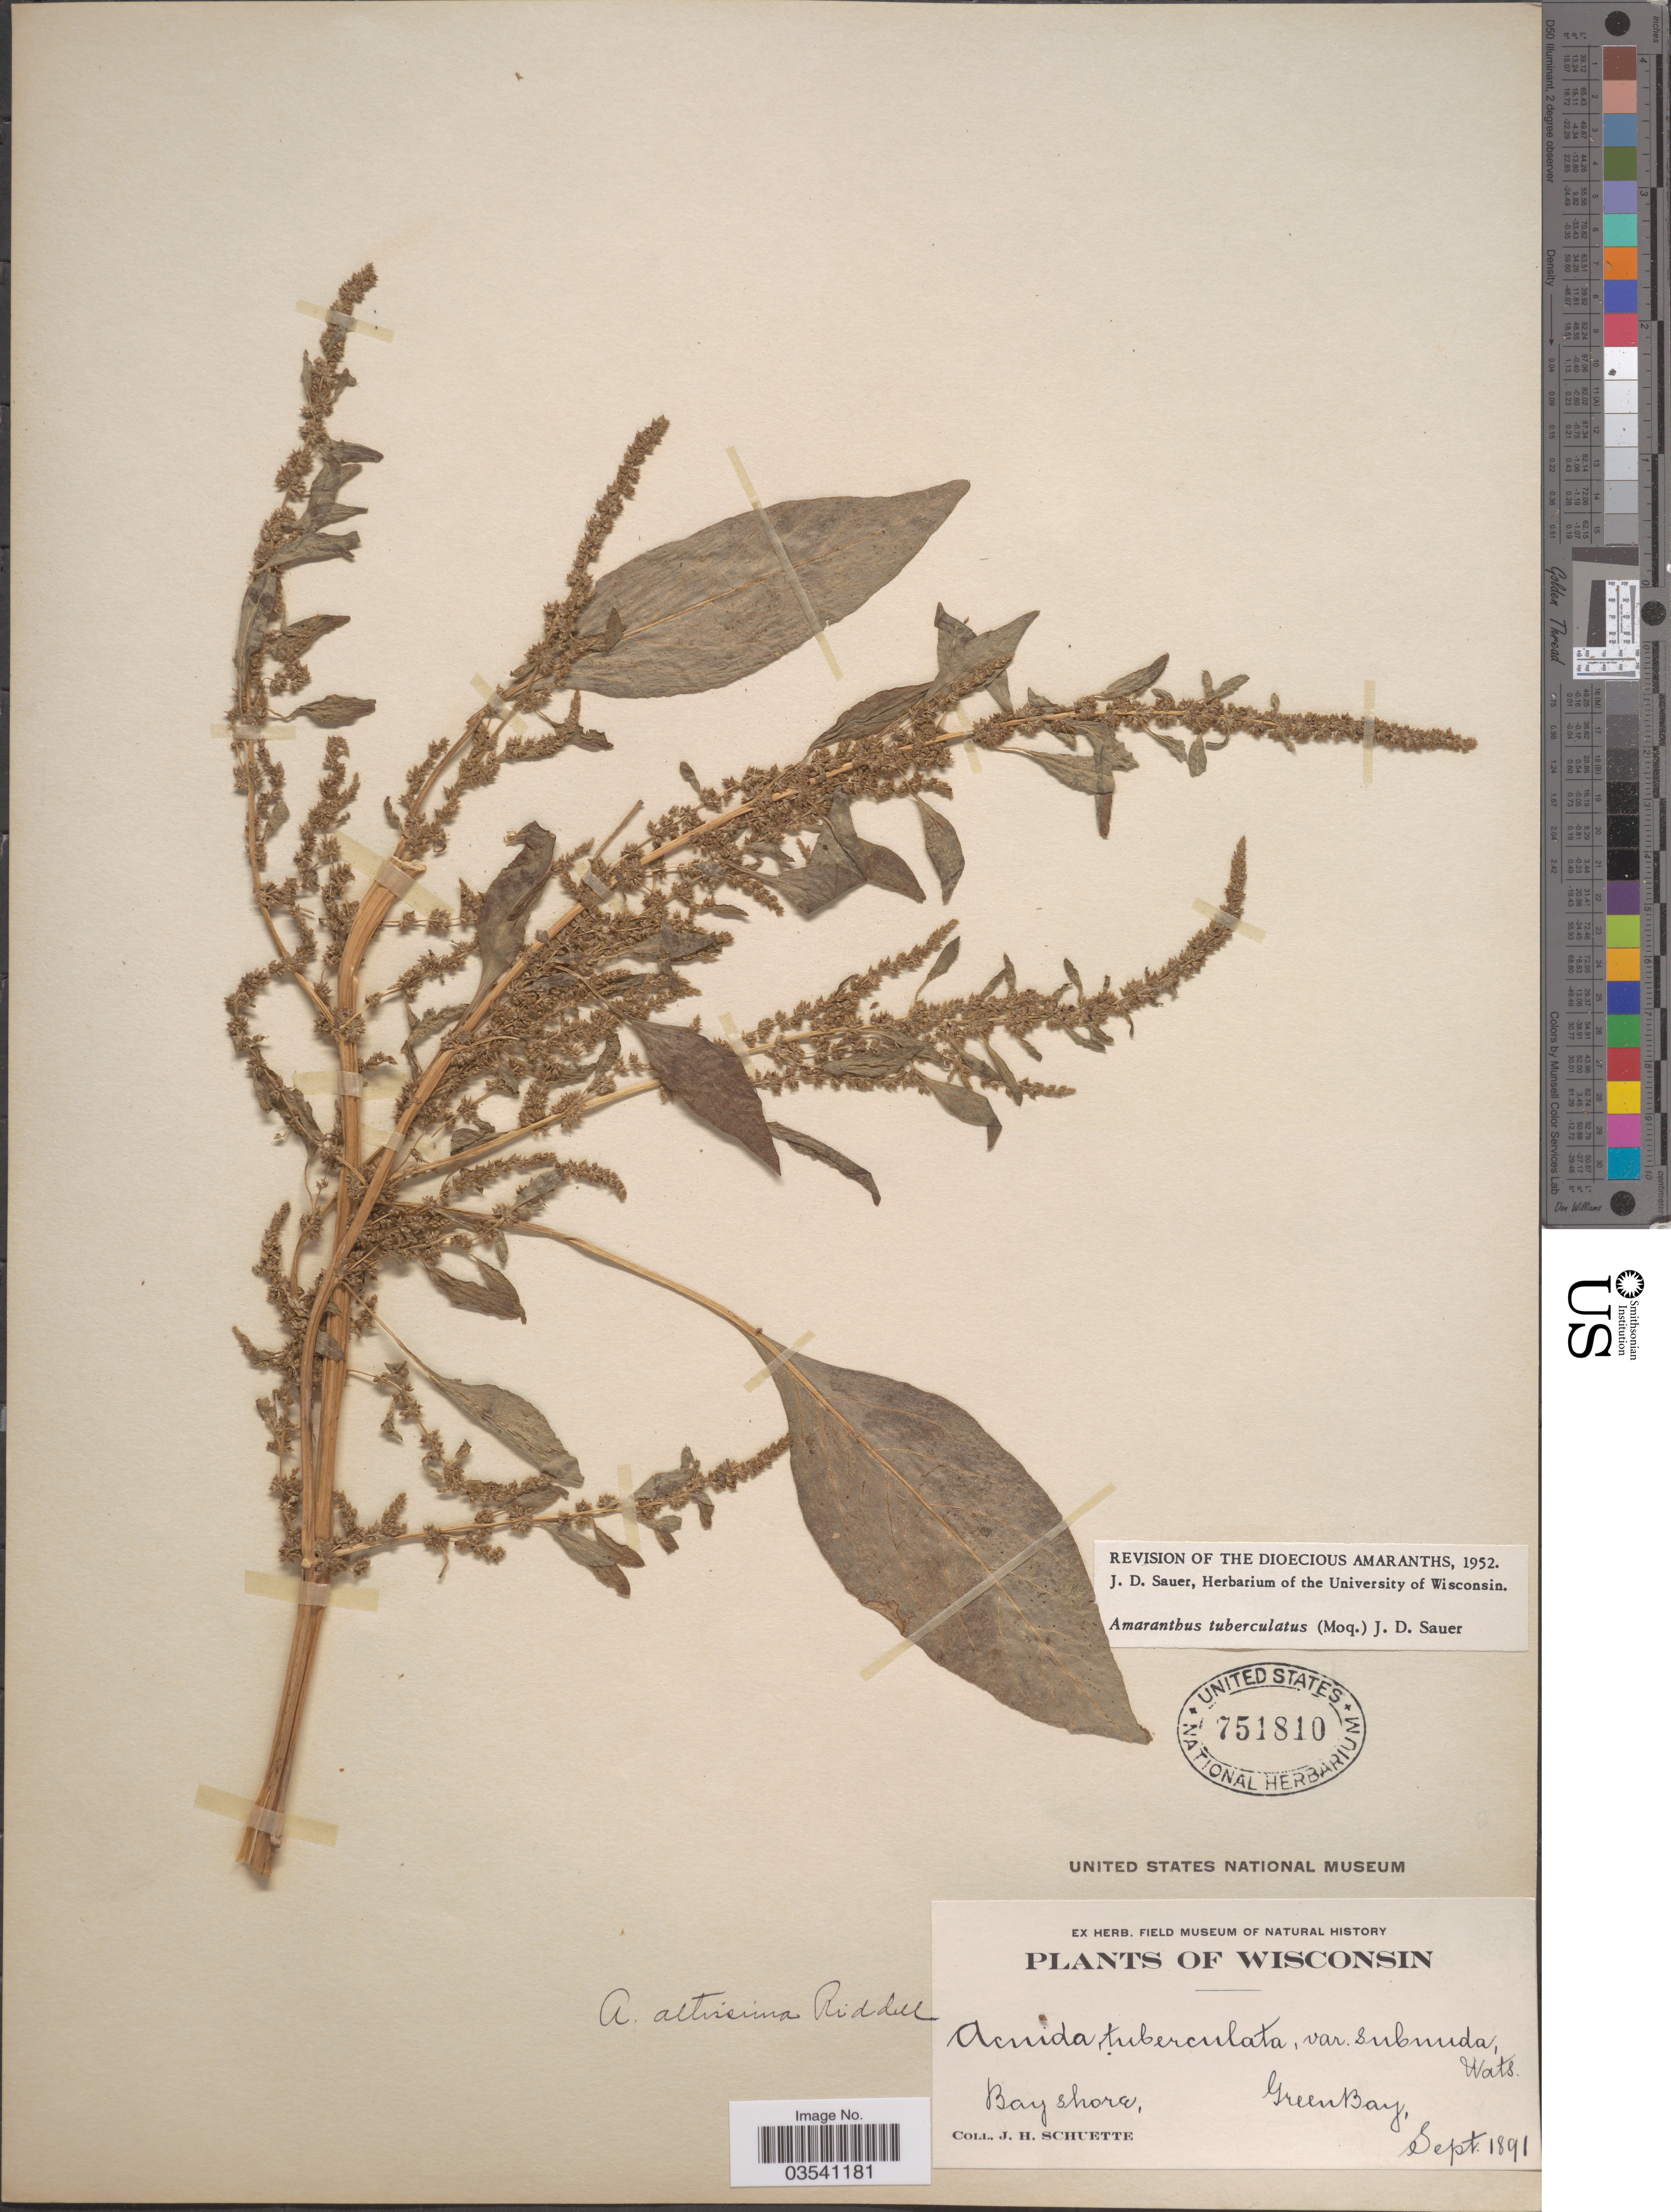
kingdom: Plantae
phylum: Tracheophyta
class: Magnoliopsida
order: Caryophyllales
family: Amaranthaceae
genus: Amaranthus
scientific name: Amaranthus tuberculatus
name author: (Moq.) J.D. Sauer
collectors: J. H. Schuette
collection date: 1891-09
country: United States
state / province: Wisconsin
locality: Bay shore, Greenbay.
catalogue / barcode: US 751810